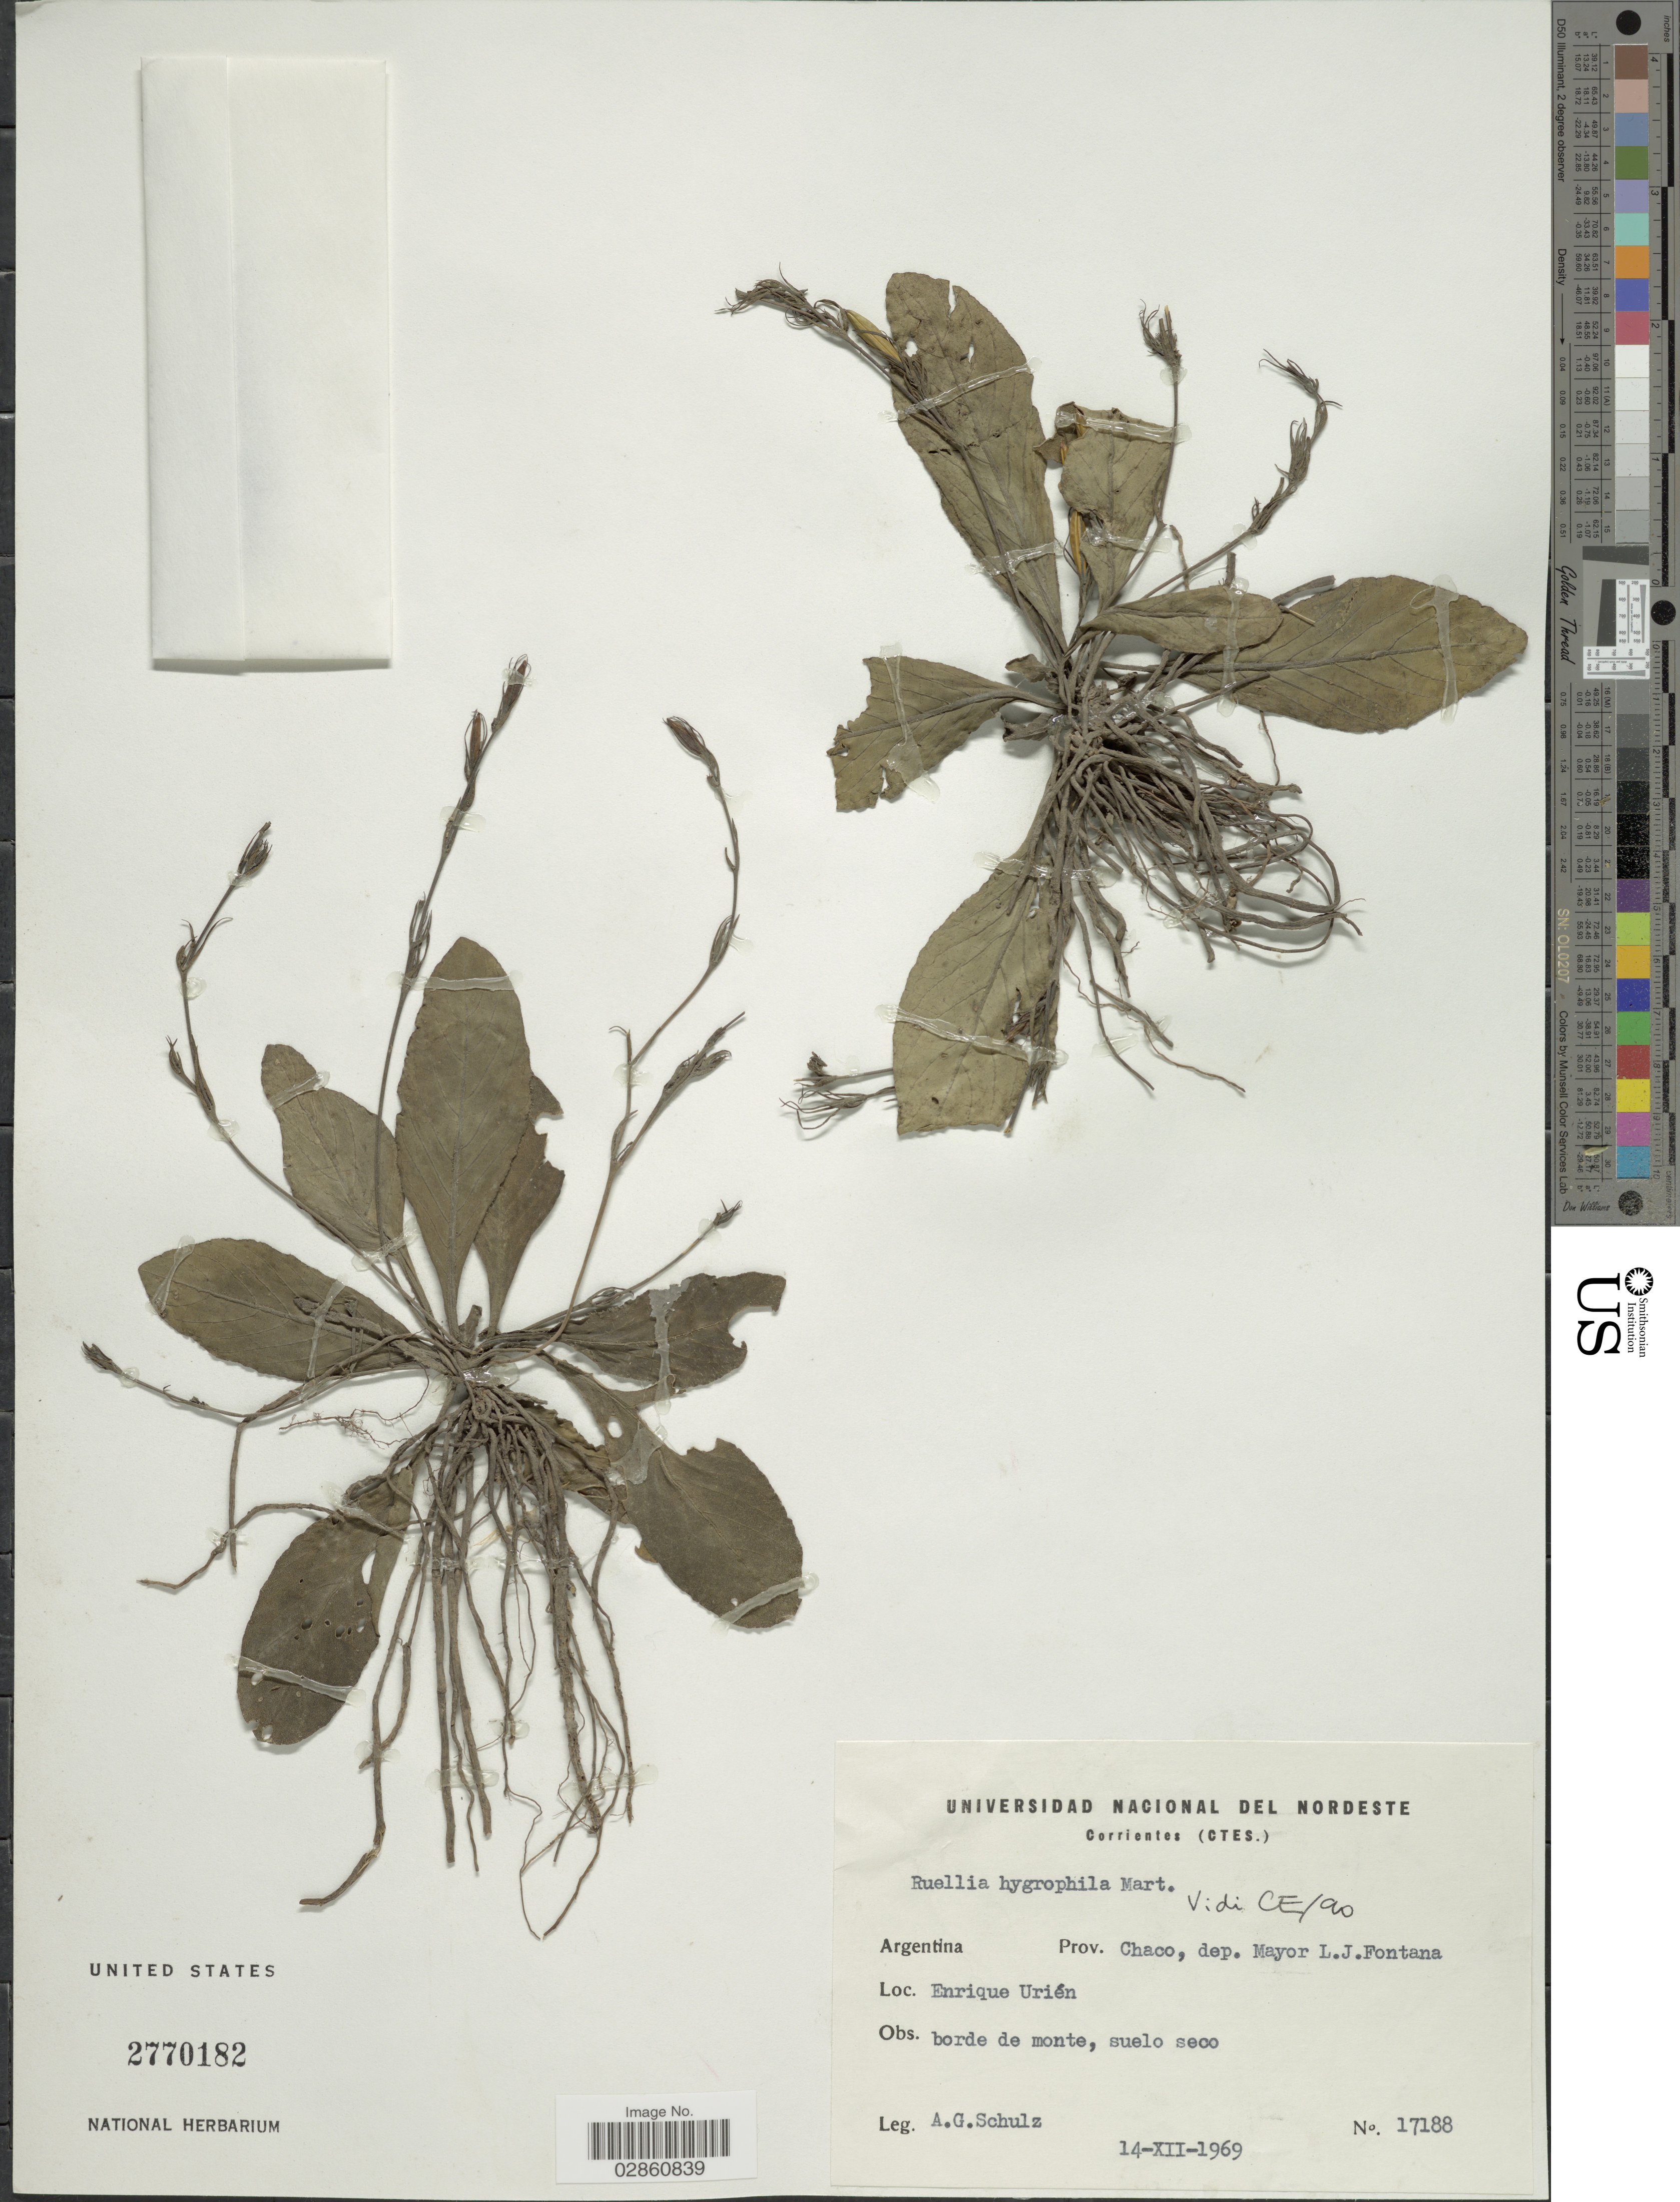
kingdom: Plantae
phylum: Tracheophyta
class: Magnoliopsida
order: Lamiales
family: Acanthaceae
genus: Ruellia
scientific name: Ruellia hygrophila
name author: Mart.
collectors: A. G. Schulz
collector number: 17188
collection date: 1969-12-14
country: Argentina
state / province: Chaco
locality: Prov. Chaco, dep. Mayor L.J. Fontana. Enrique Urién.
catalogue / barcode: US 2770182